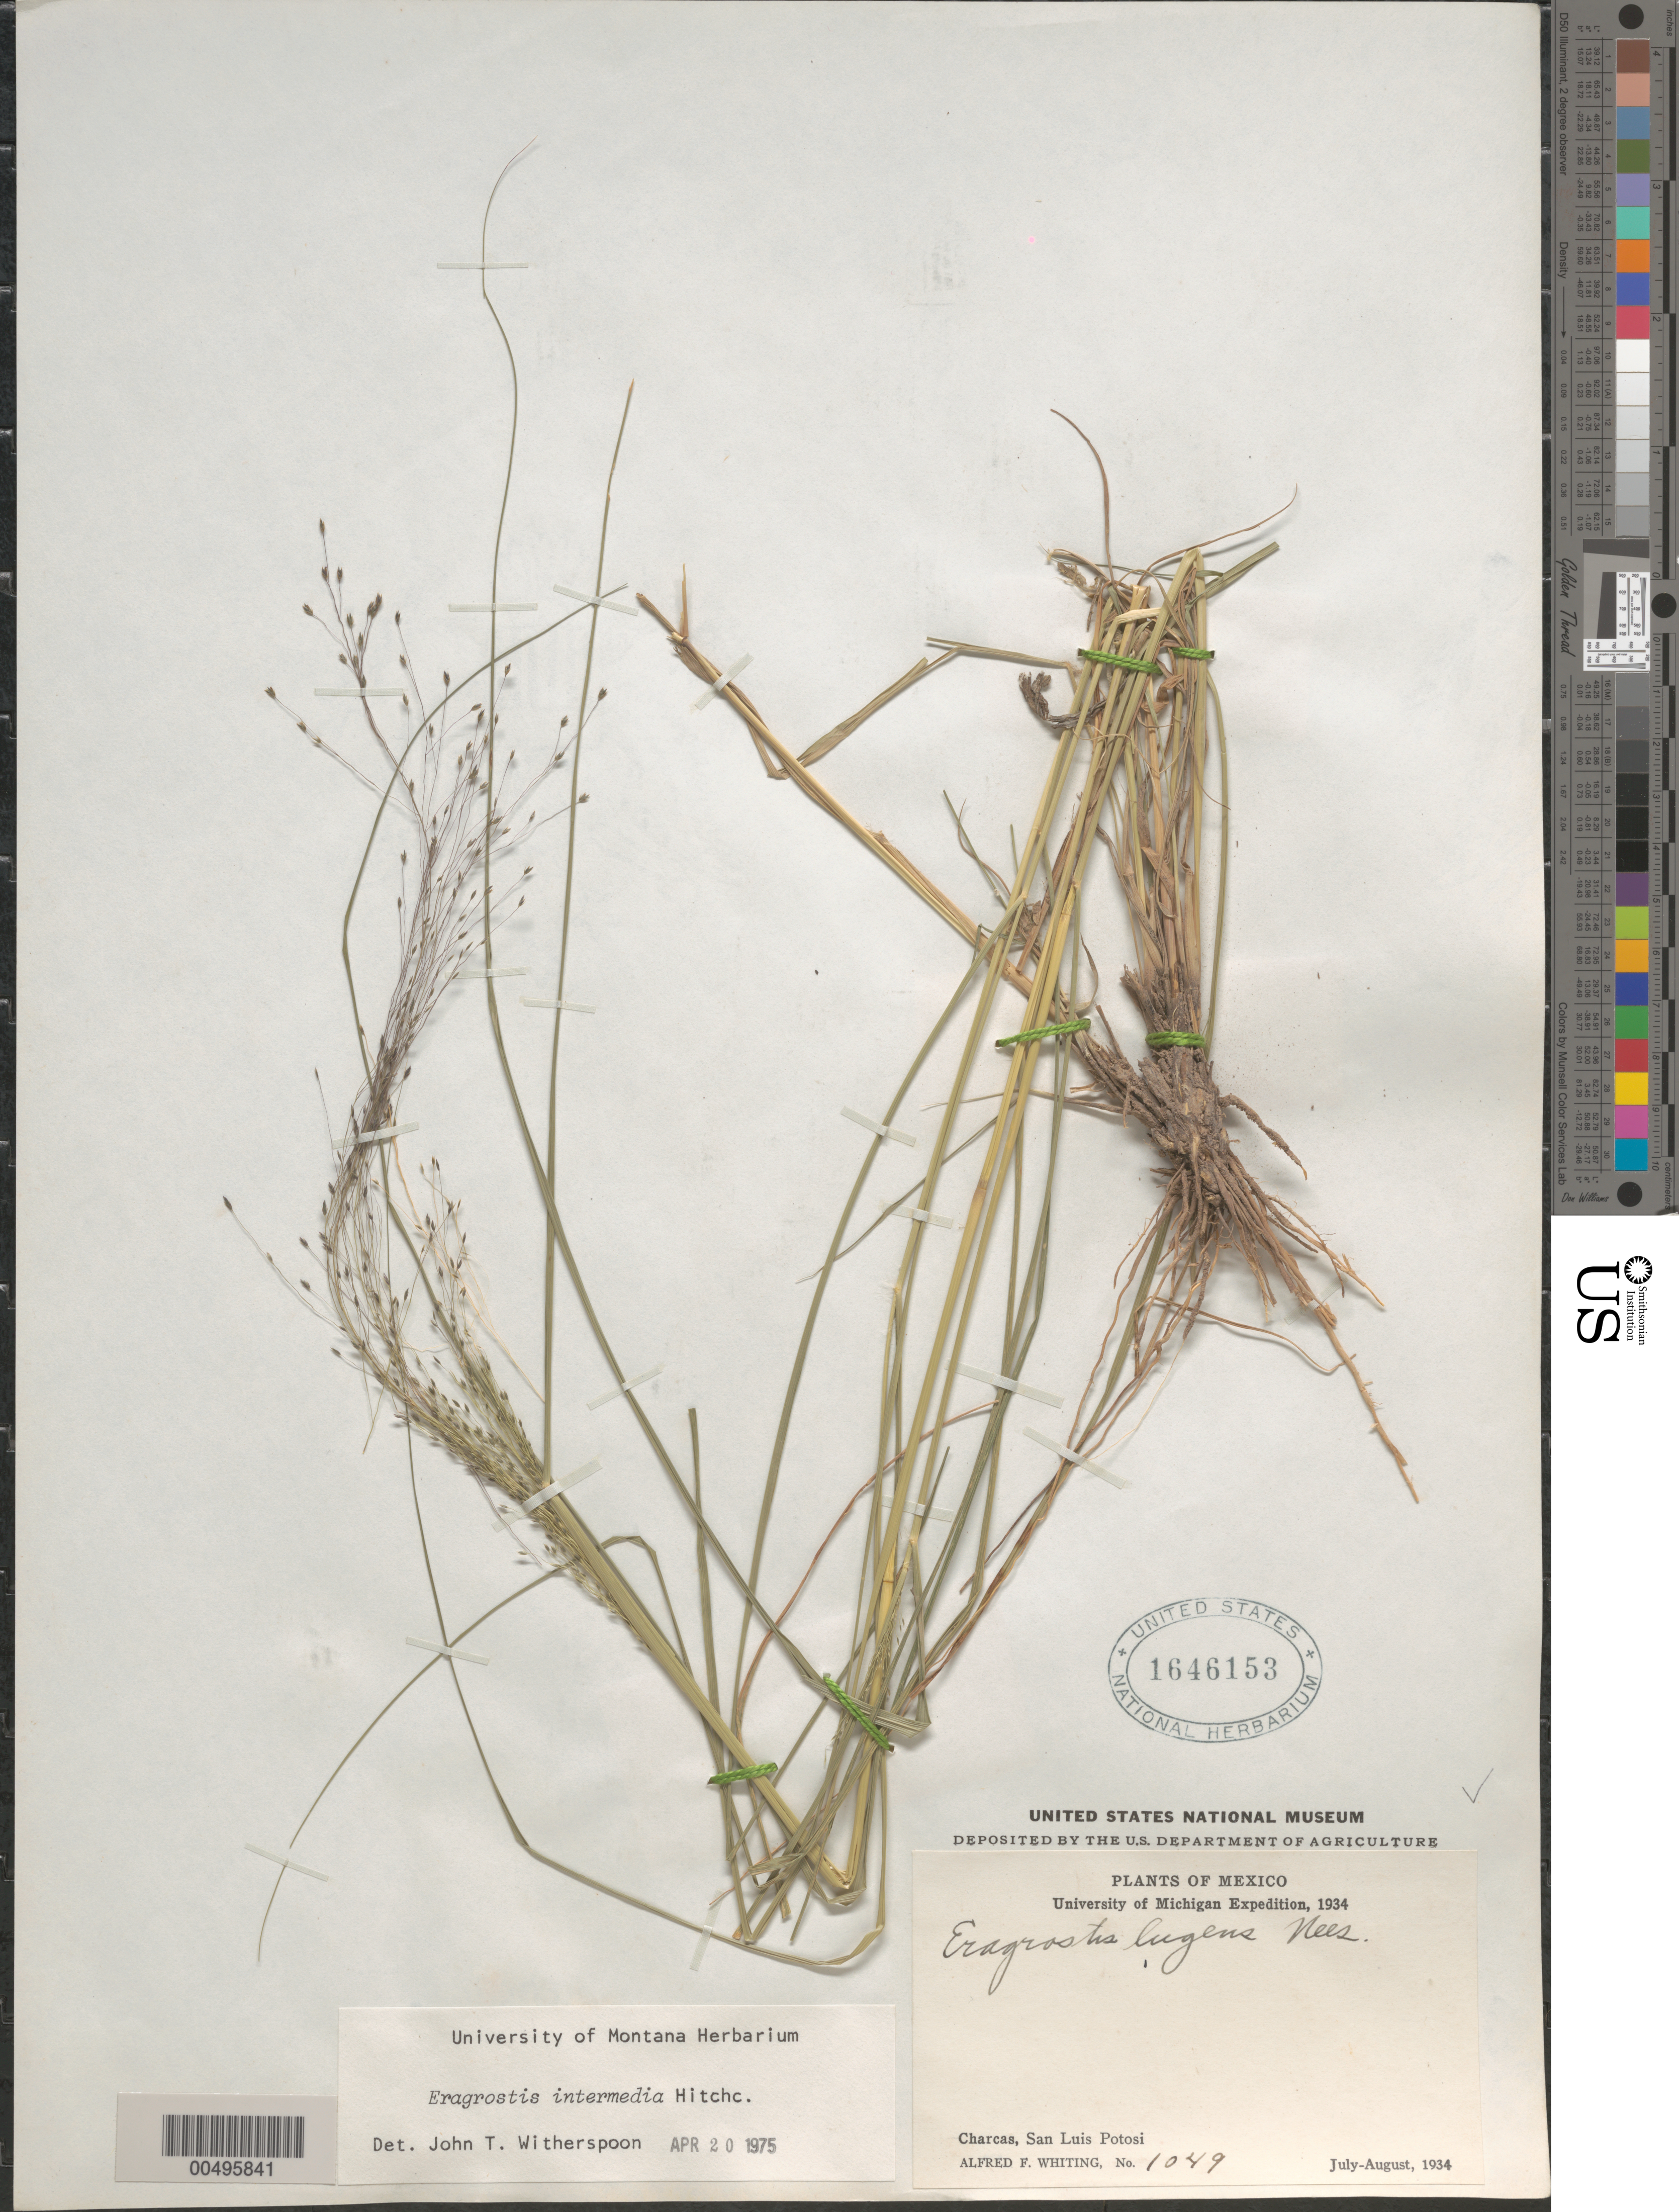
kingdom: Plantae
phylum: Tracheophyta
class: Liliopsida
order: Poales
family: Poaceae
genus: Eragrostis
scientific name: Eragrostis intermedia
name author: Hitchc.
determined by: Witherspoon, John T.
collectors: A. F. Whiting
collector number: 1049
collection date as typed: Jul 1934 to Aug 1934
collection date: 1934-07/1934-08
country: Mexico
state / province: San Luis Potosi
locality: Charcas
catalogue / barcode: US 1646153